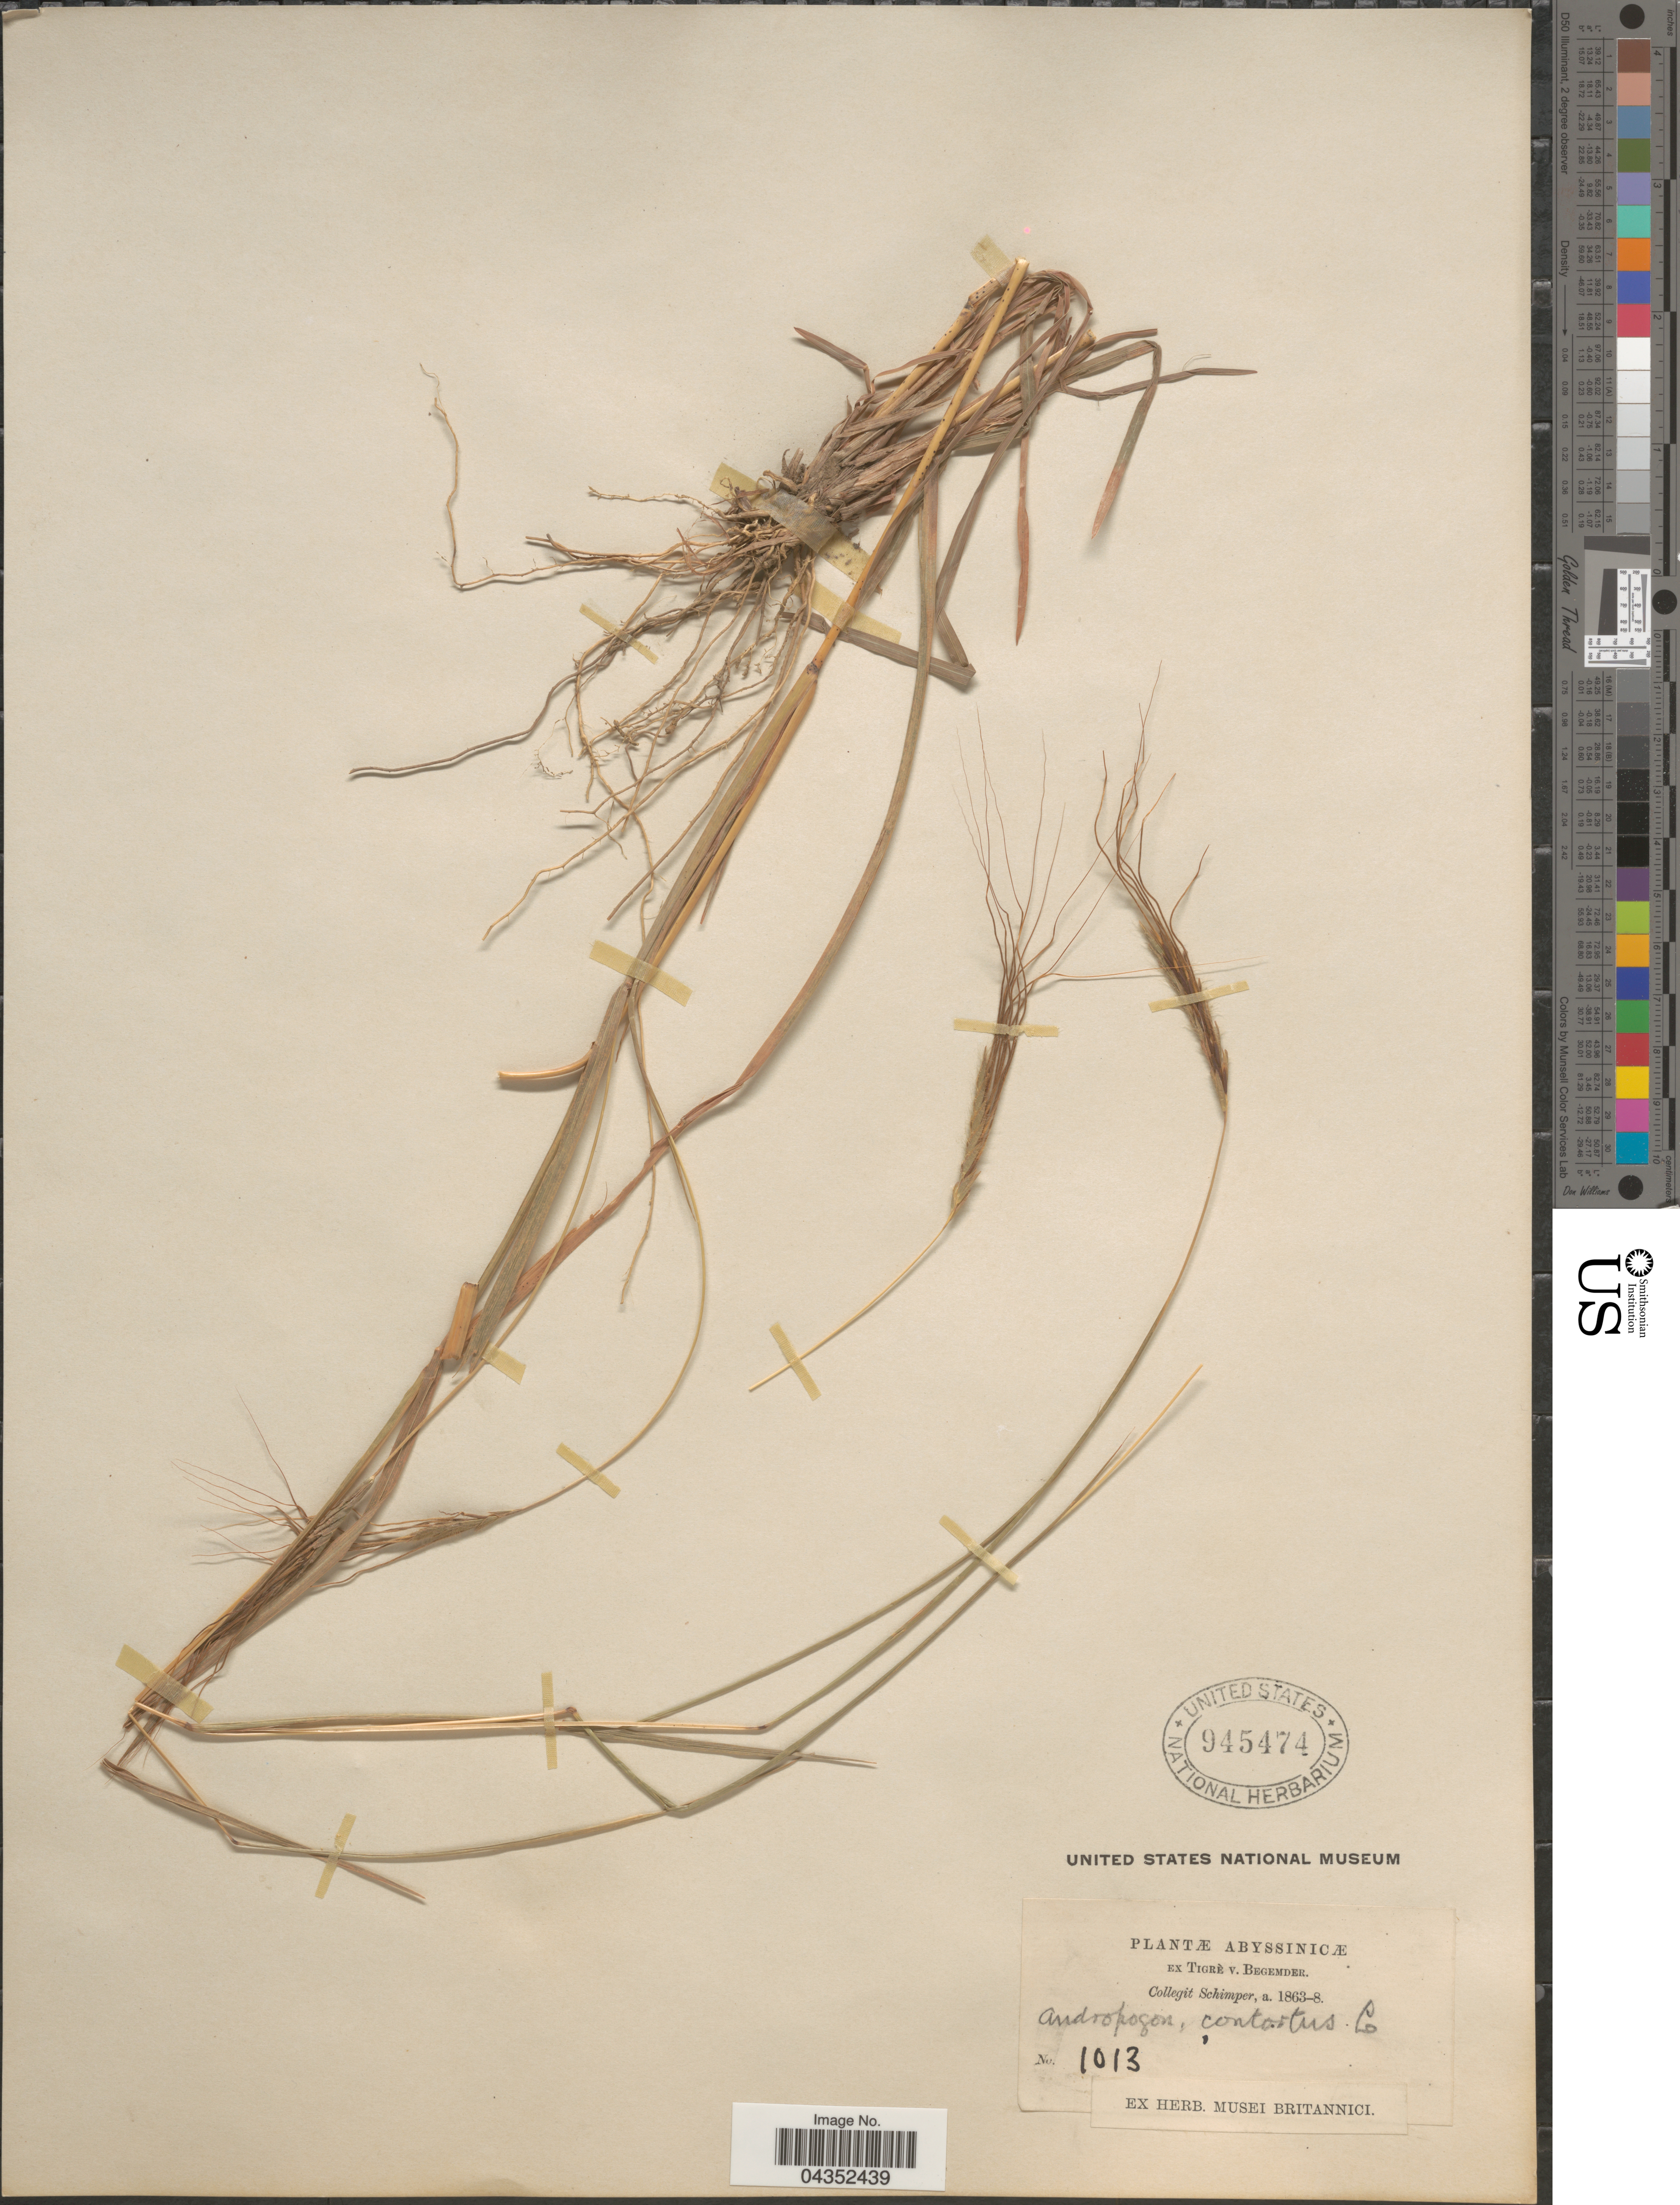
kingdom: Plantae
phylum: Tracheophyta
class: Liliopsida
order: Poales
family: Poaceae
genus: Heteropogon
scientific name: Heteropogon contortus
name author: (L.) P. Beauv. ex Roem. & Schult.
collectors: -. Schimper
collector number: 1013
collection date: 1863/1868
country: Ethiopia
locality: Abyssinicæ.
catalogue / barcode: US 945474